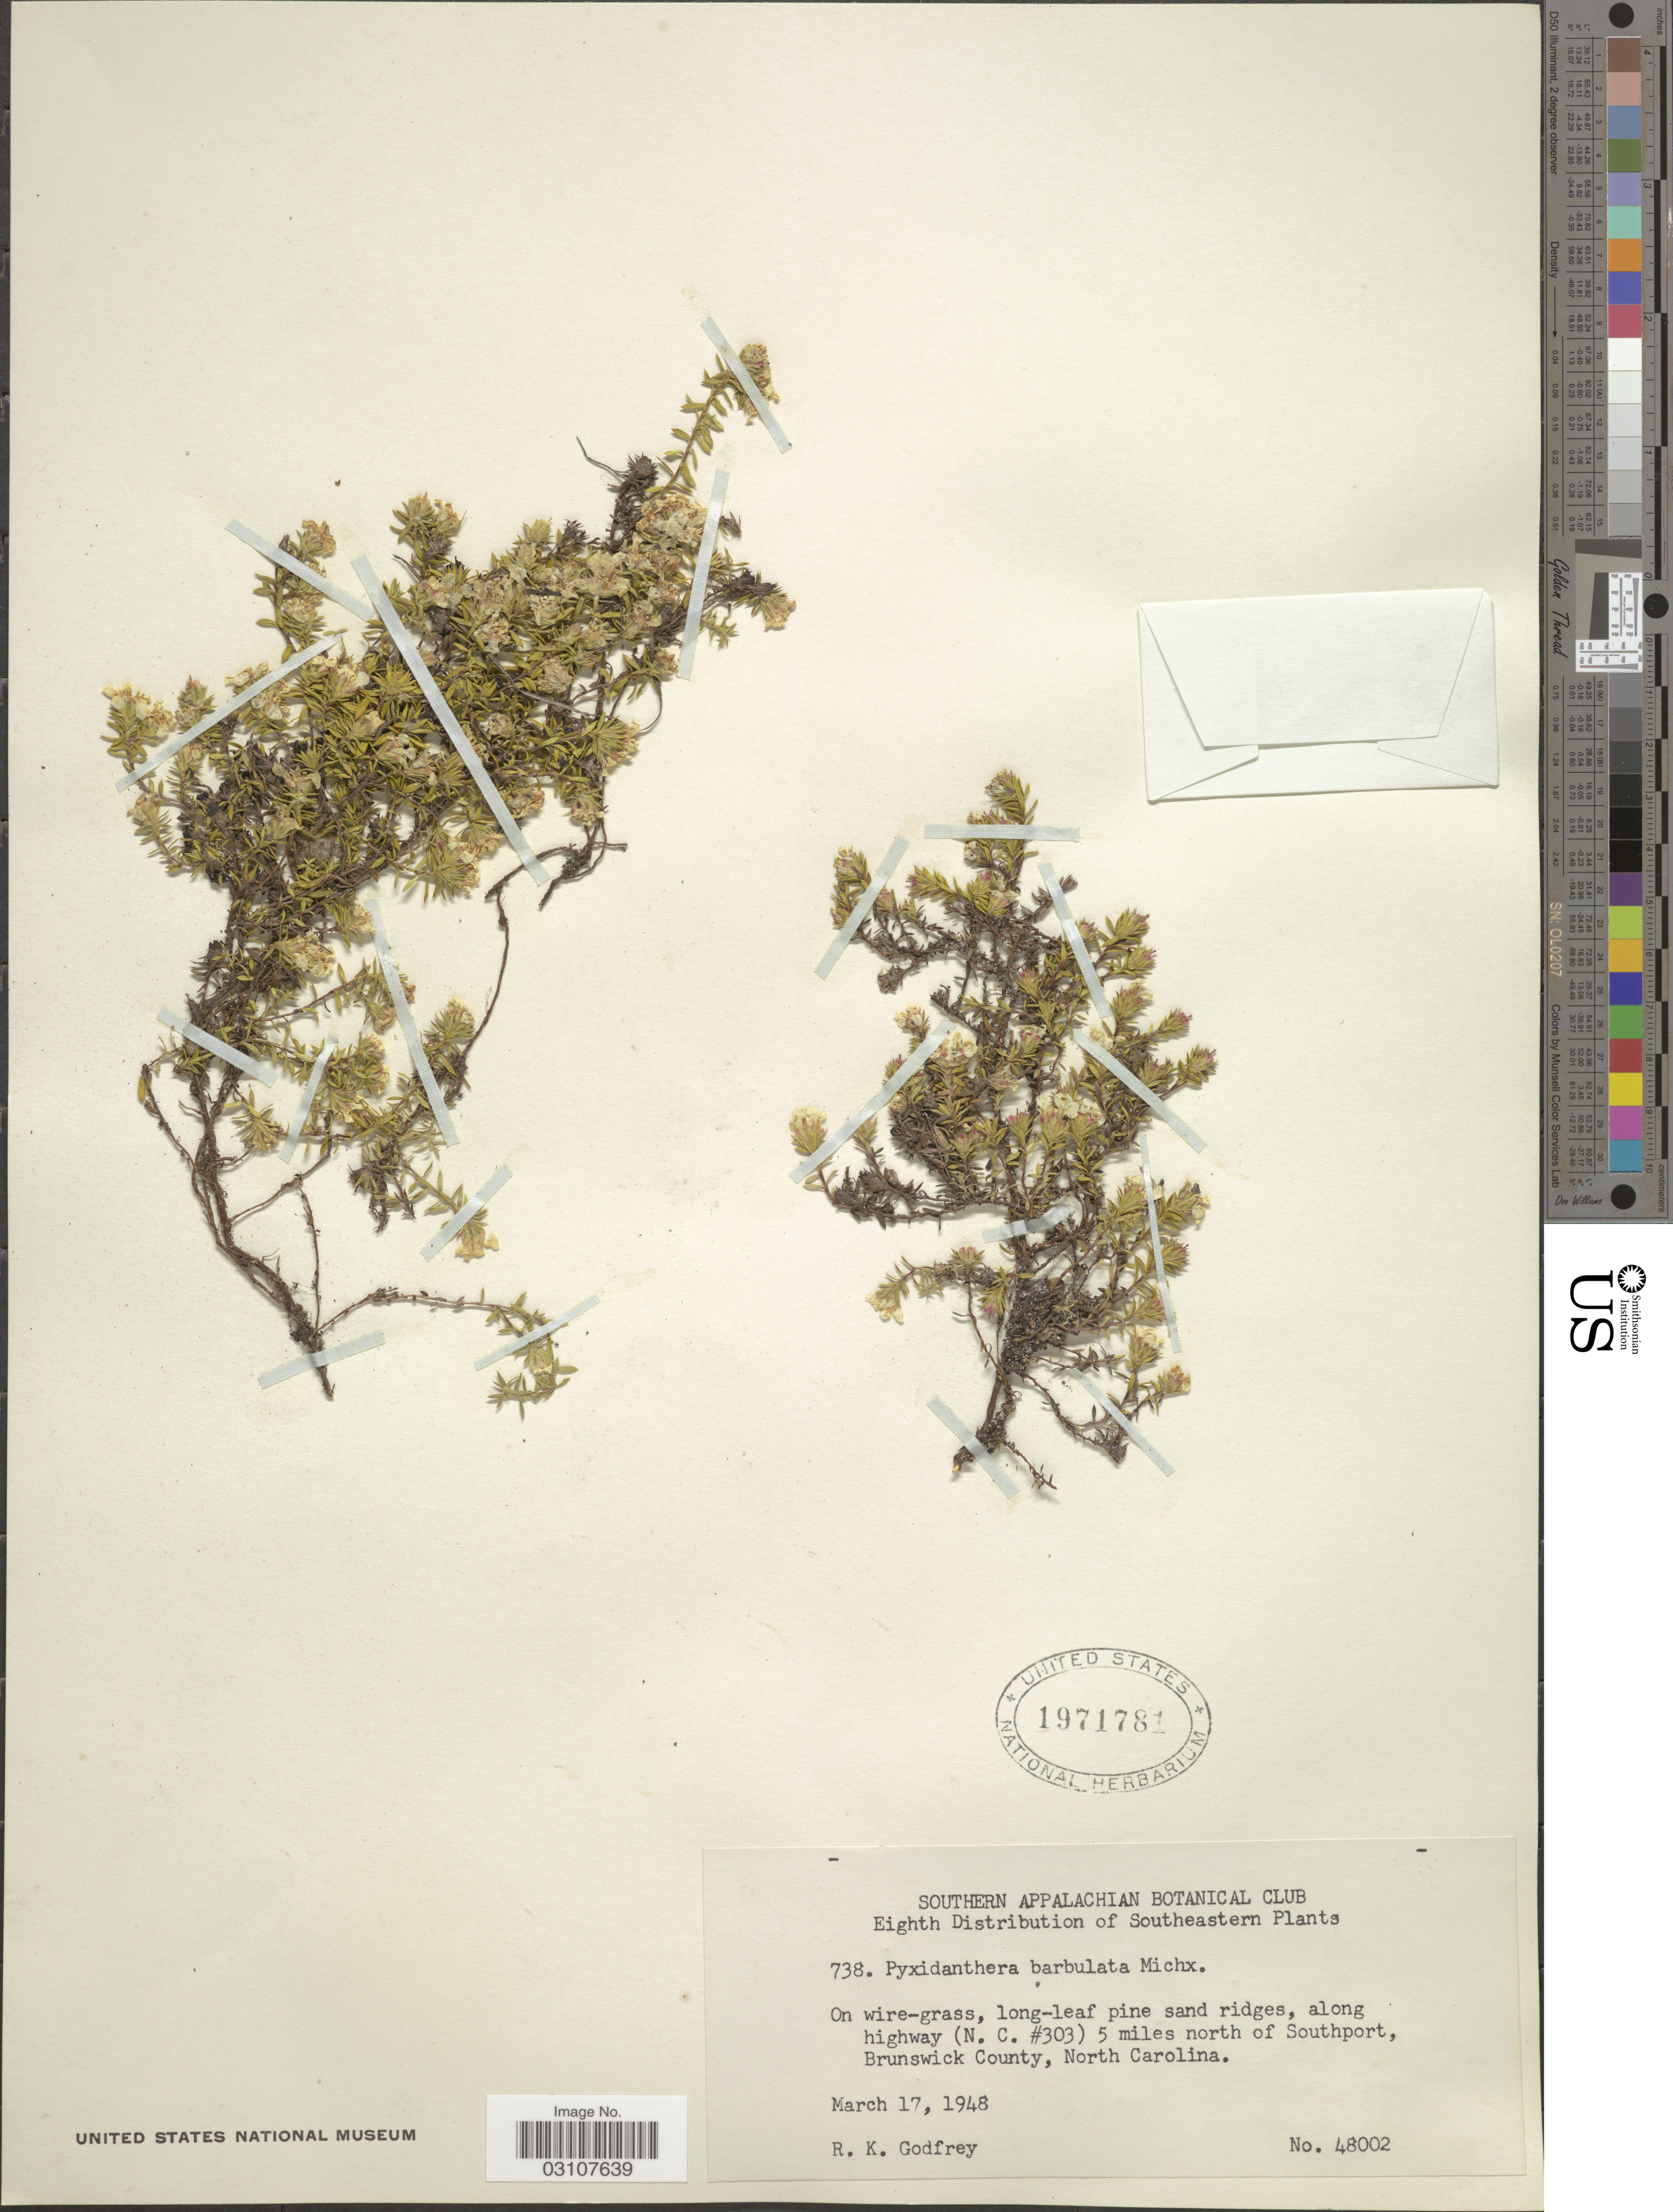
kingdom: Plantae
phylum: Tracheophyta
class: Magnoliopsida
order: Ericales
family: Diapensiaceae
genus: Pyxidanthera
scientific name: Pyxidanthera barbulata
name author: Michx.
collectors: R. K. Godfrey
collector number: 48002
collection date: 1948-03-17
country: United States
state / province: North Carolina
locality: Along highway (N.C. #303) 5 miles north of Southport, Brunswick County.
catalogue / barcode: US 1971781